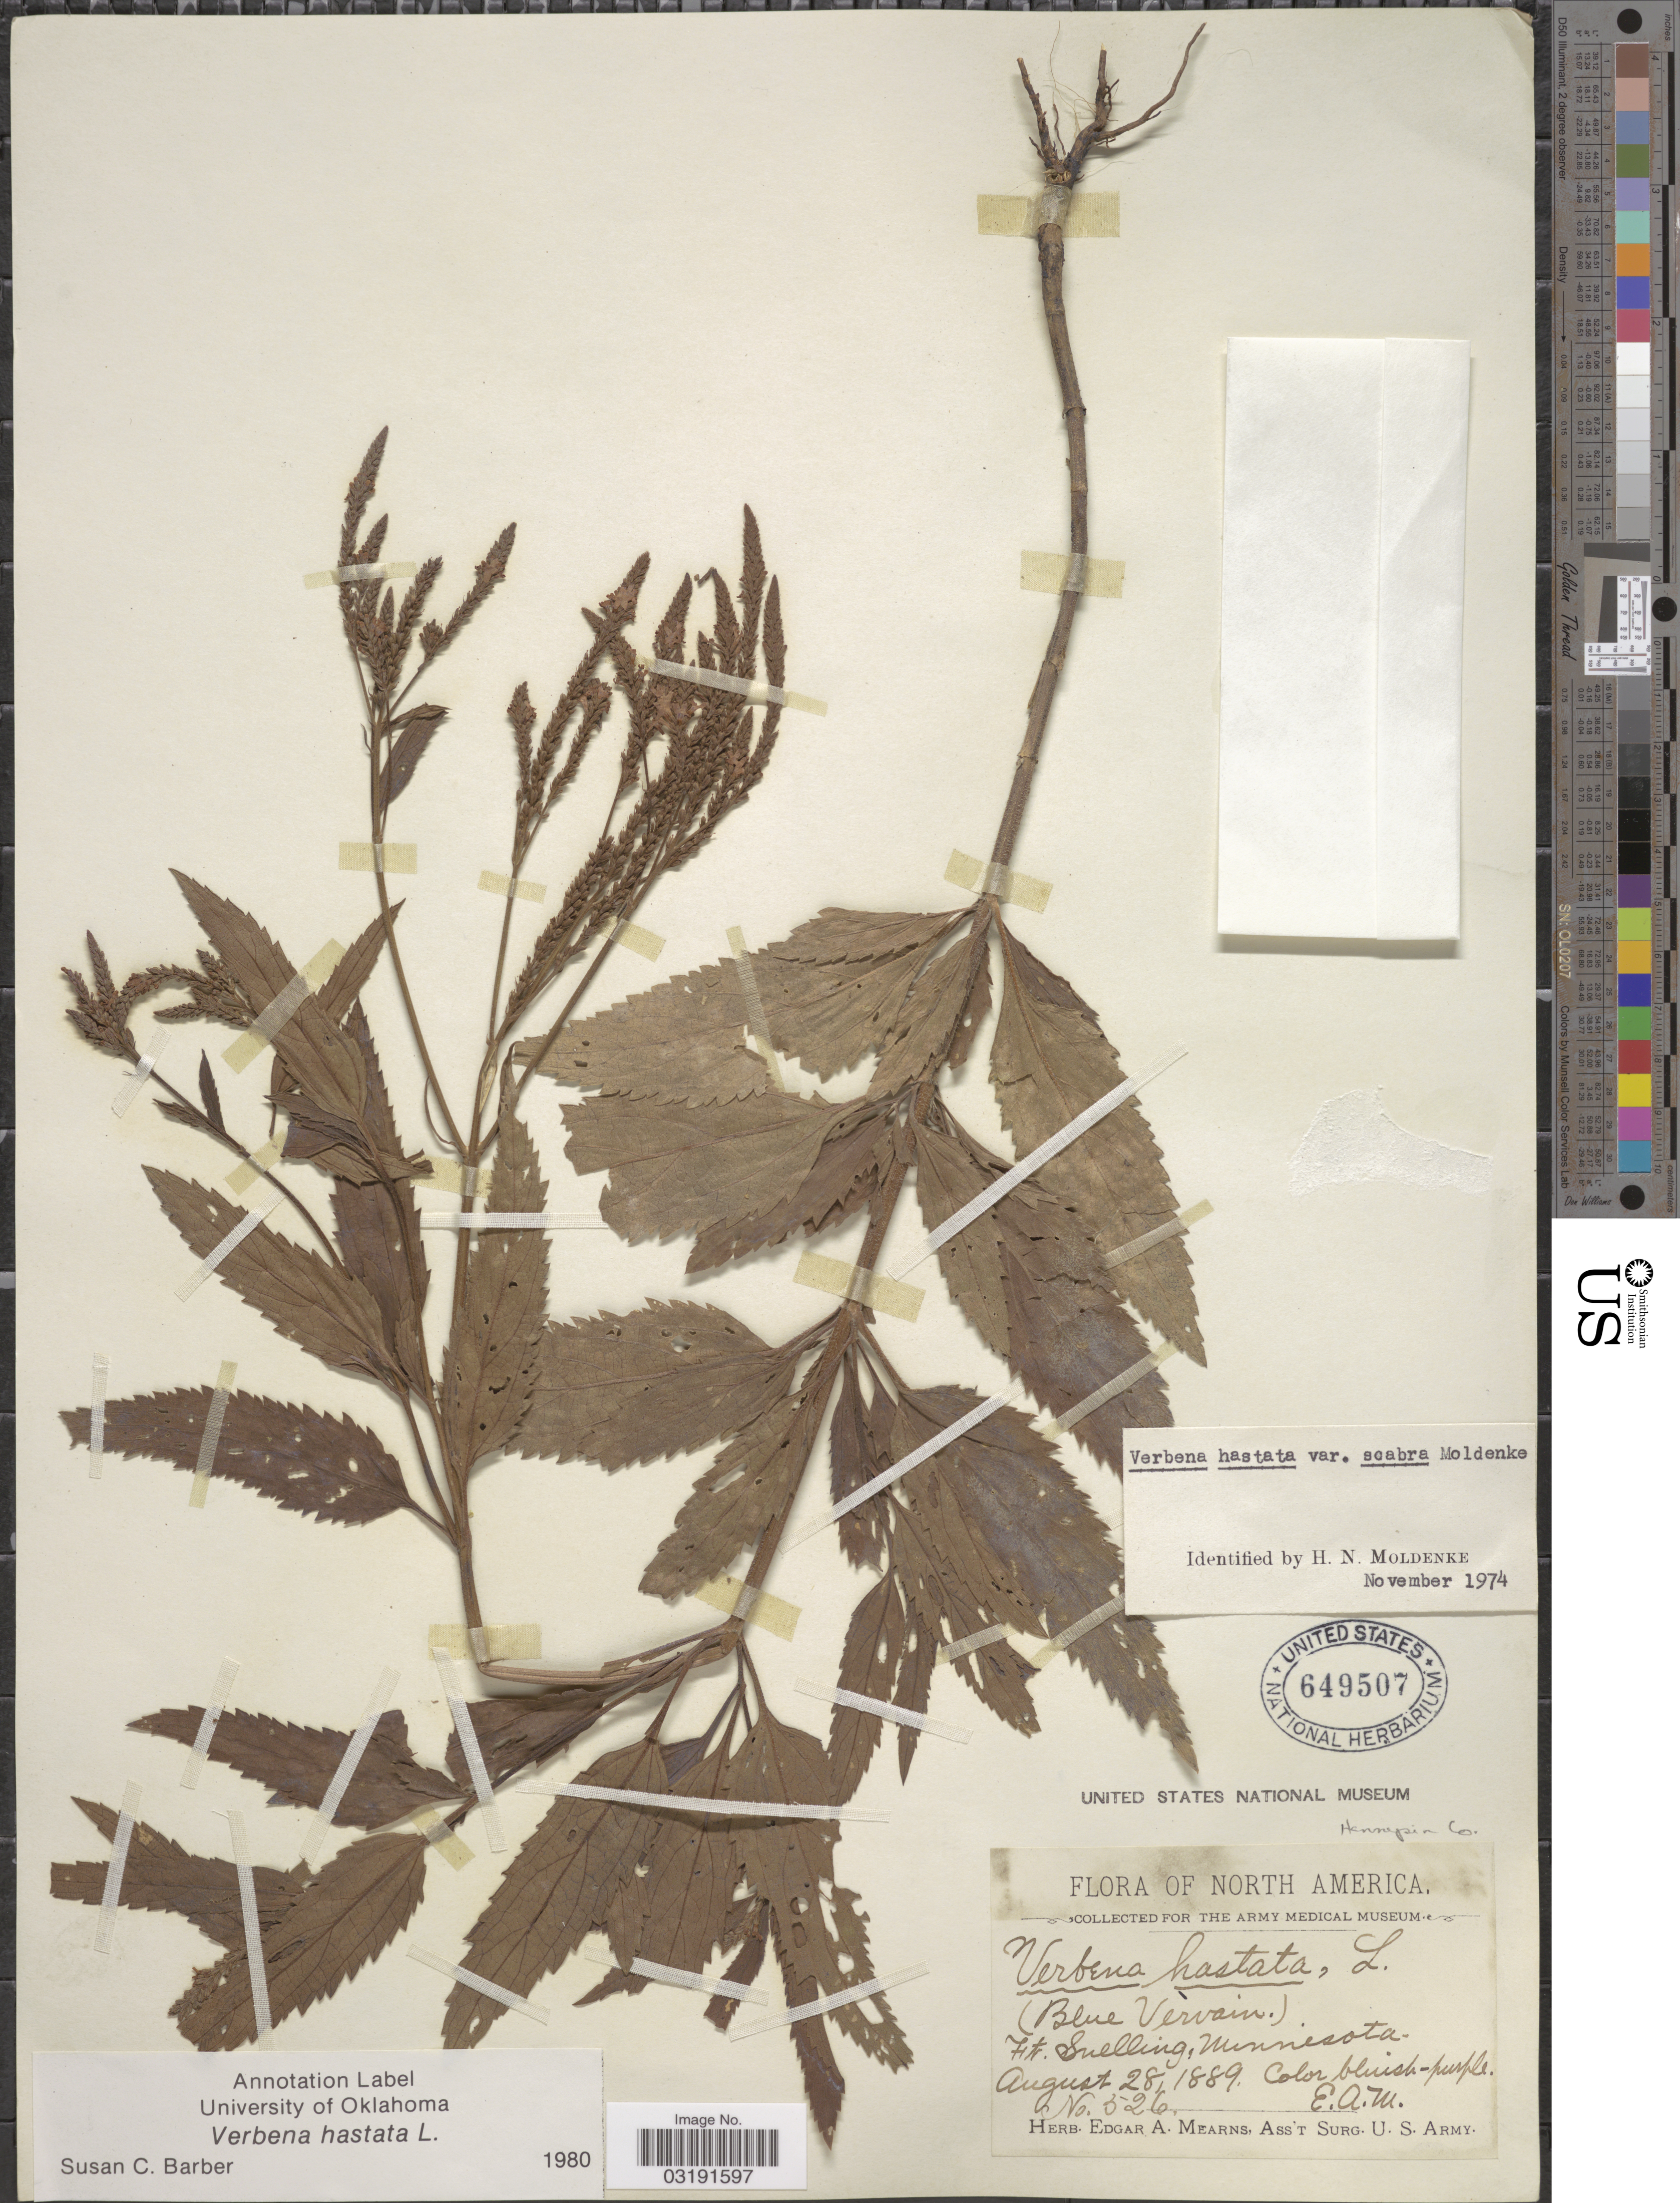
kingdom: Plantae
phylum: Tracheophyta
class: Magnoliopsida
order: Lamiales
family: Verbenaceae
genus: Verbena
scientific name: Verbena hastata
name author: L.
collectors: E. A. Mearns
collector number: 526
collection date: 1889-08-28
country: United States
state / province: Minnesota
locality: Ft. Snelling, Hennepin Co.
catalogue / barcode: US 649507